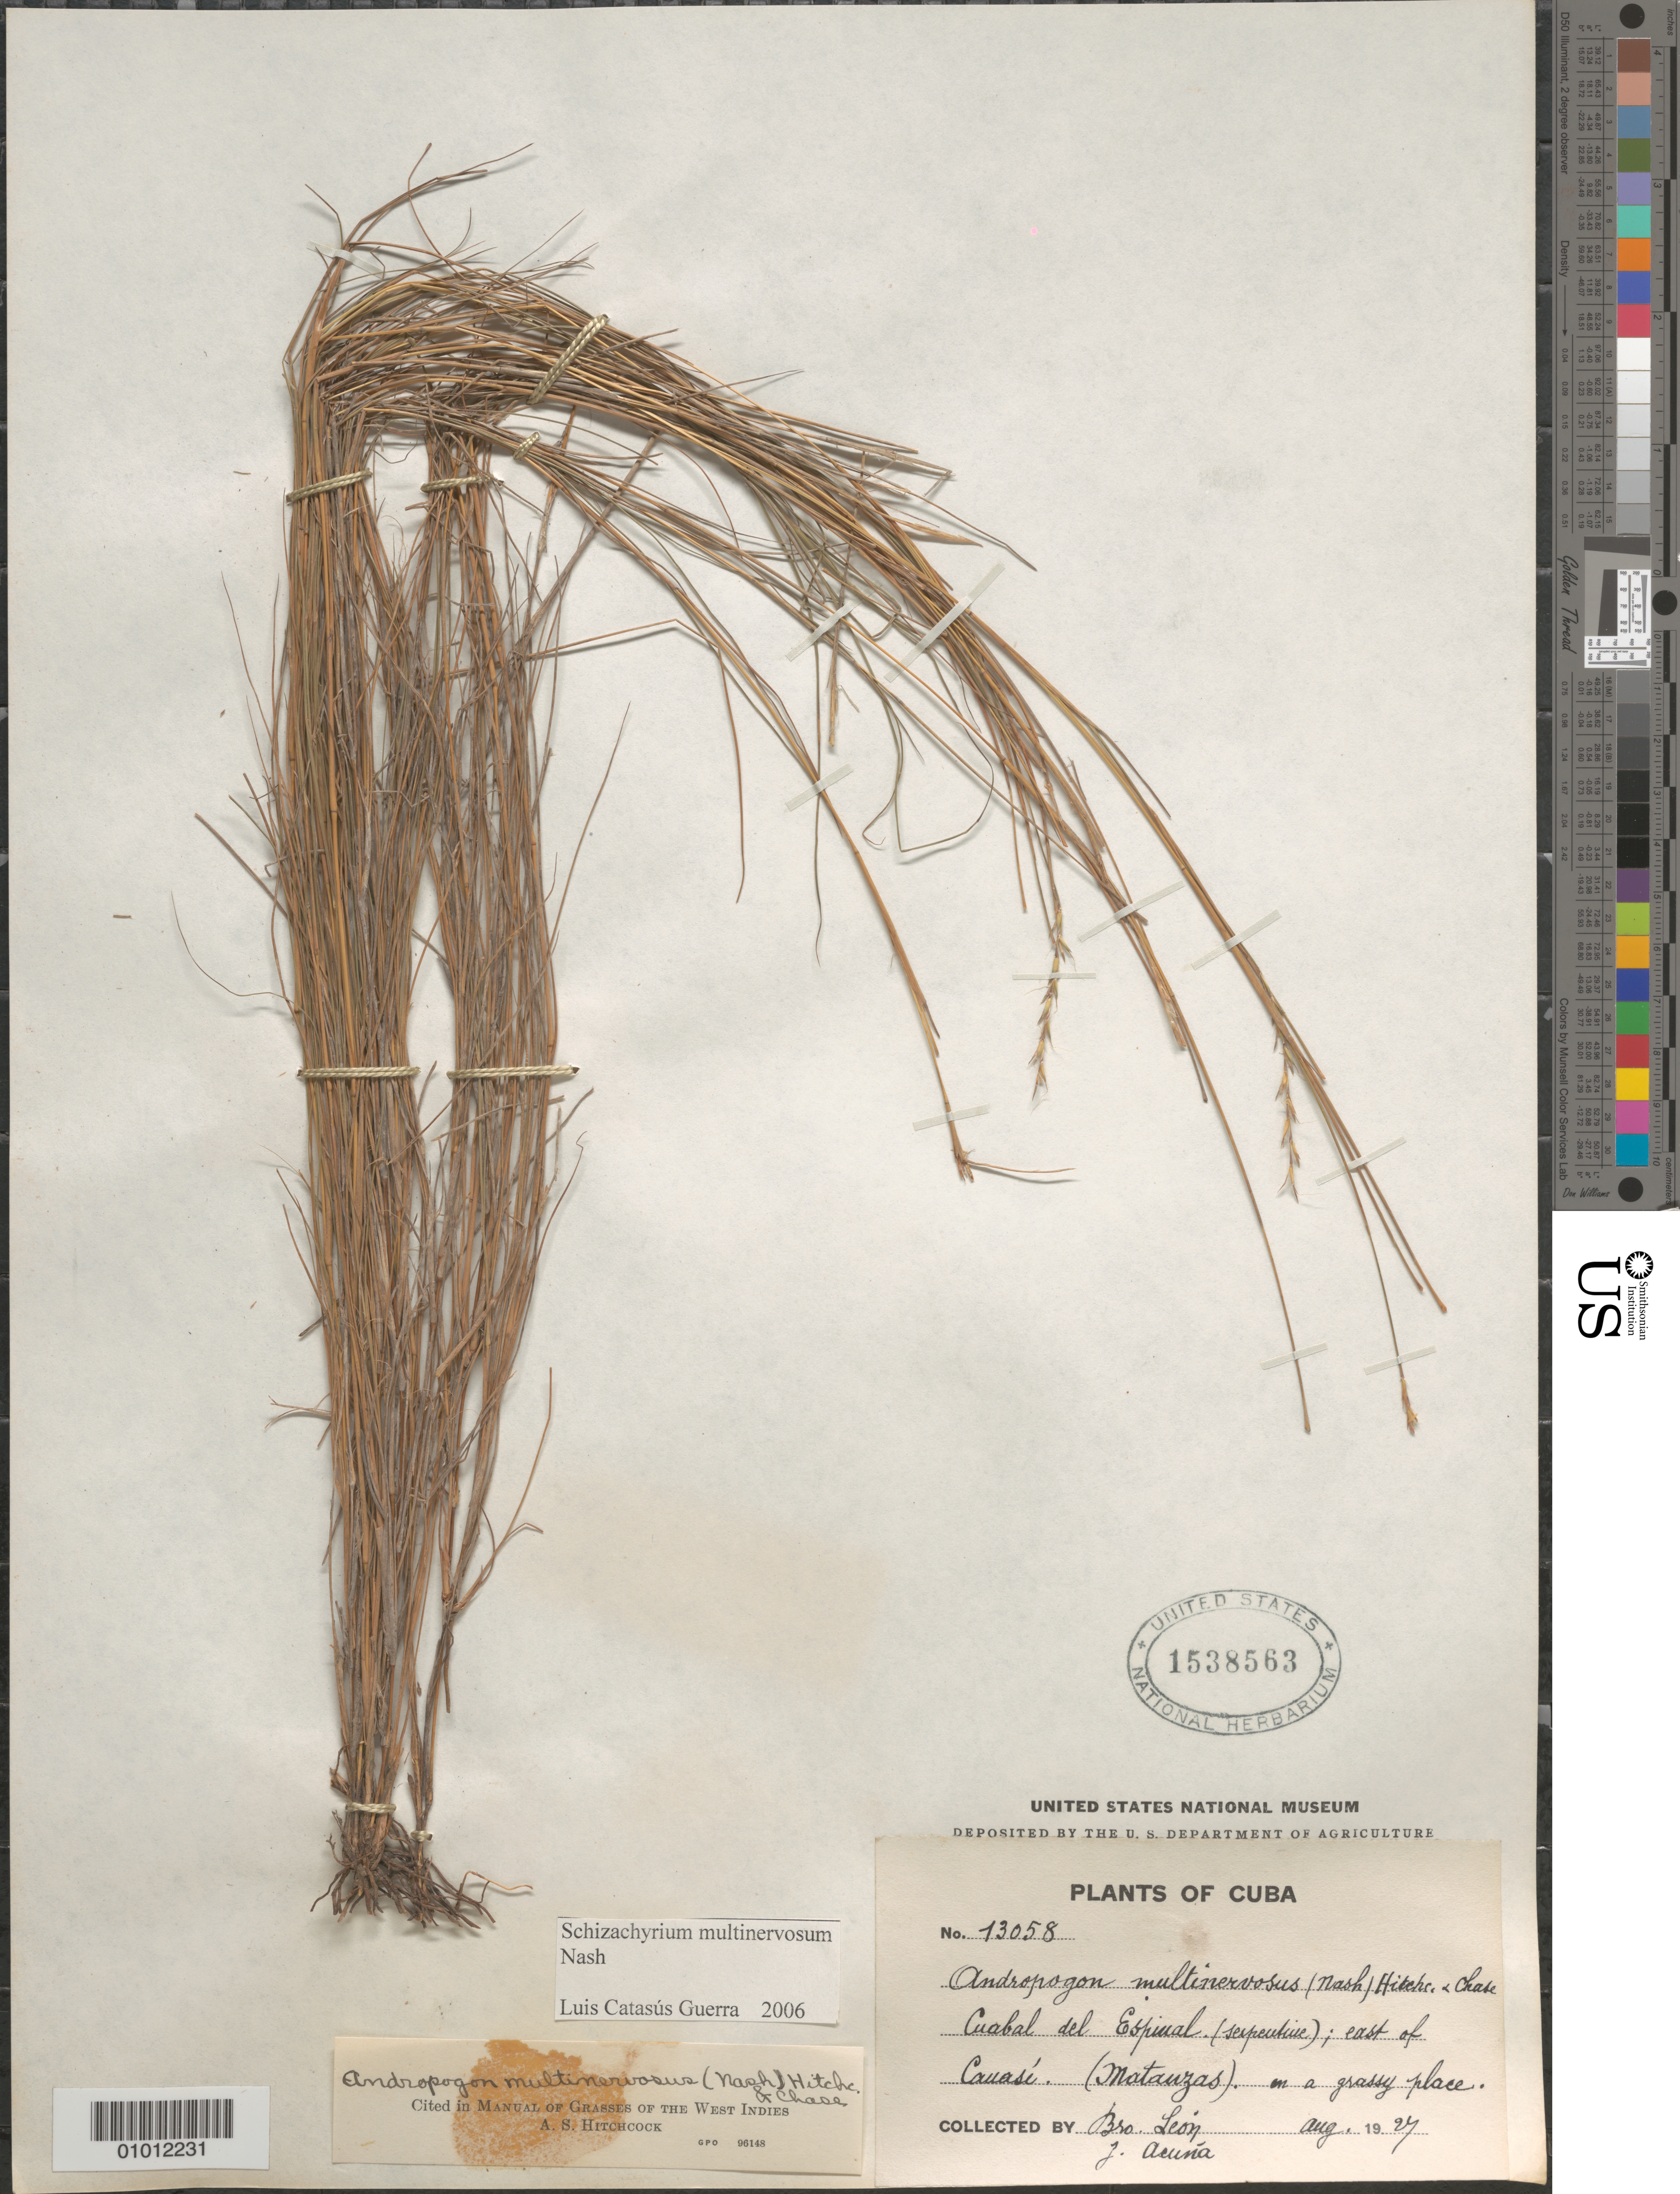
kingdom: Plantae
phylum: Tracheophyta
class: Liliopsida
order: Poales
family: Poaceae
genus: Schizachyrium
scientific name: Schizachyrium multinervosum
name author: Nash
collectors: Bro. León & J. Acuña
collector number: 13058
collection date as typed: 19 Aug 1924 or 19 Aug 1927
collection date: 1924-08-19 or 1927-08-19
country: Cuba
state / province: Matanzas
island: Cuba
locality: Cuabal del Espinal, E of Cuause in a grassy place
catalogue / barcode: US 1538563